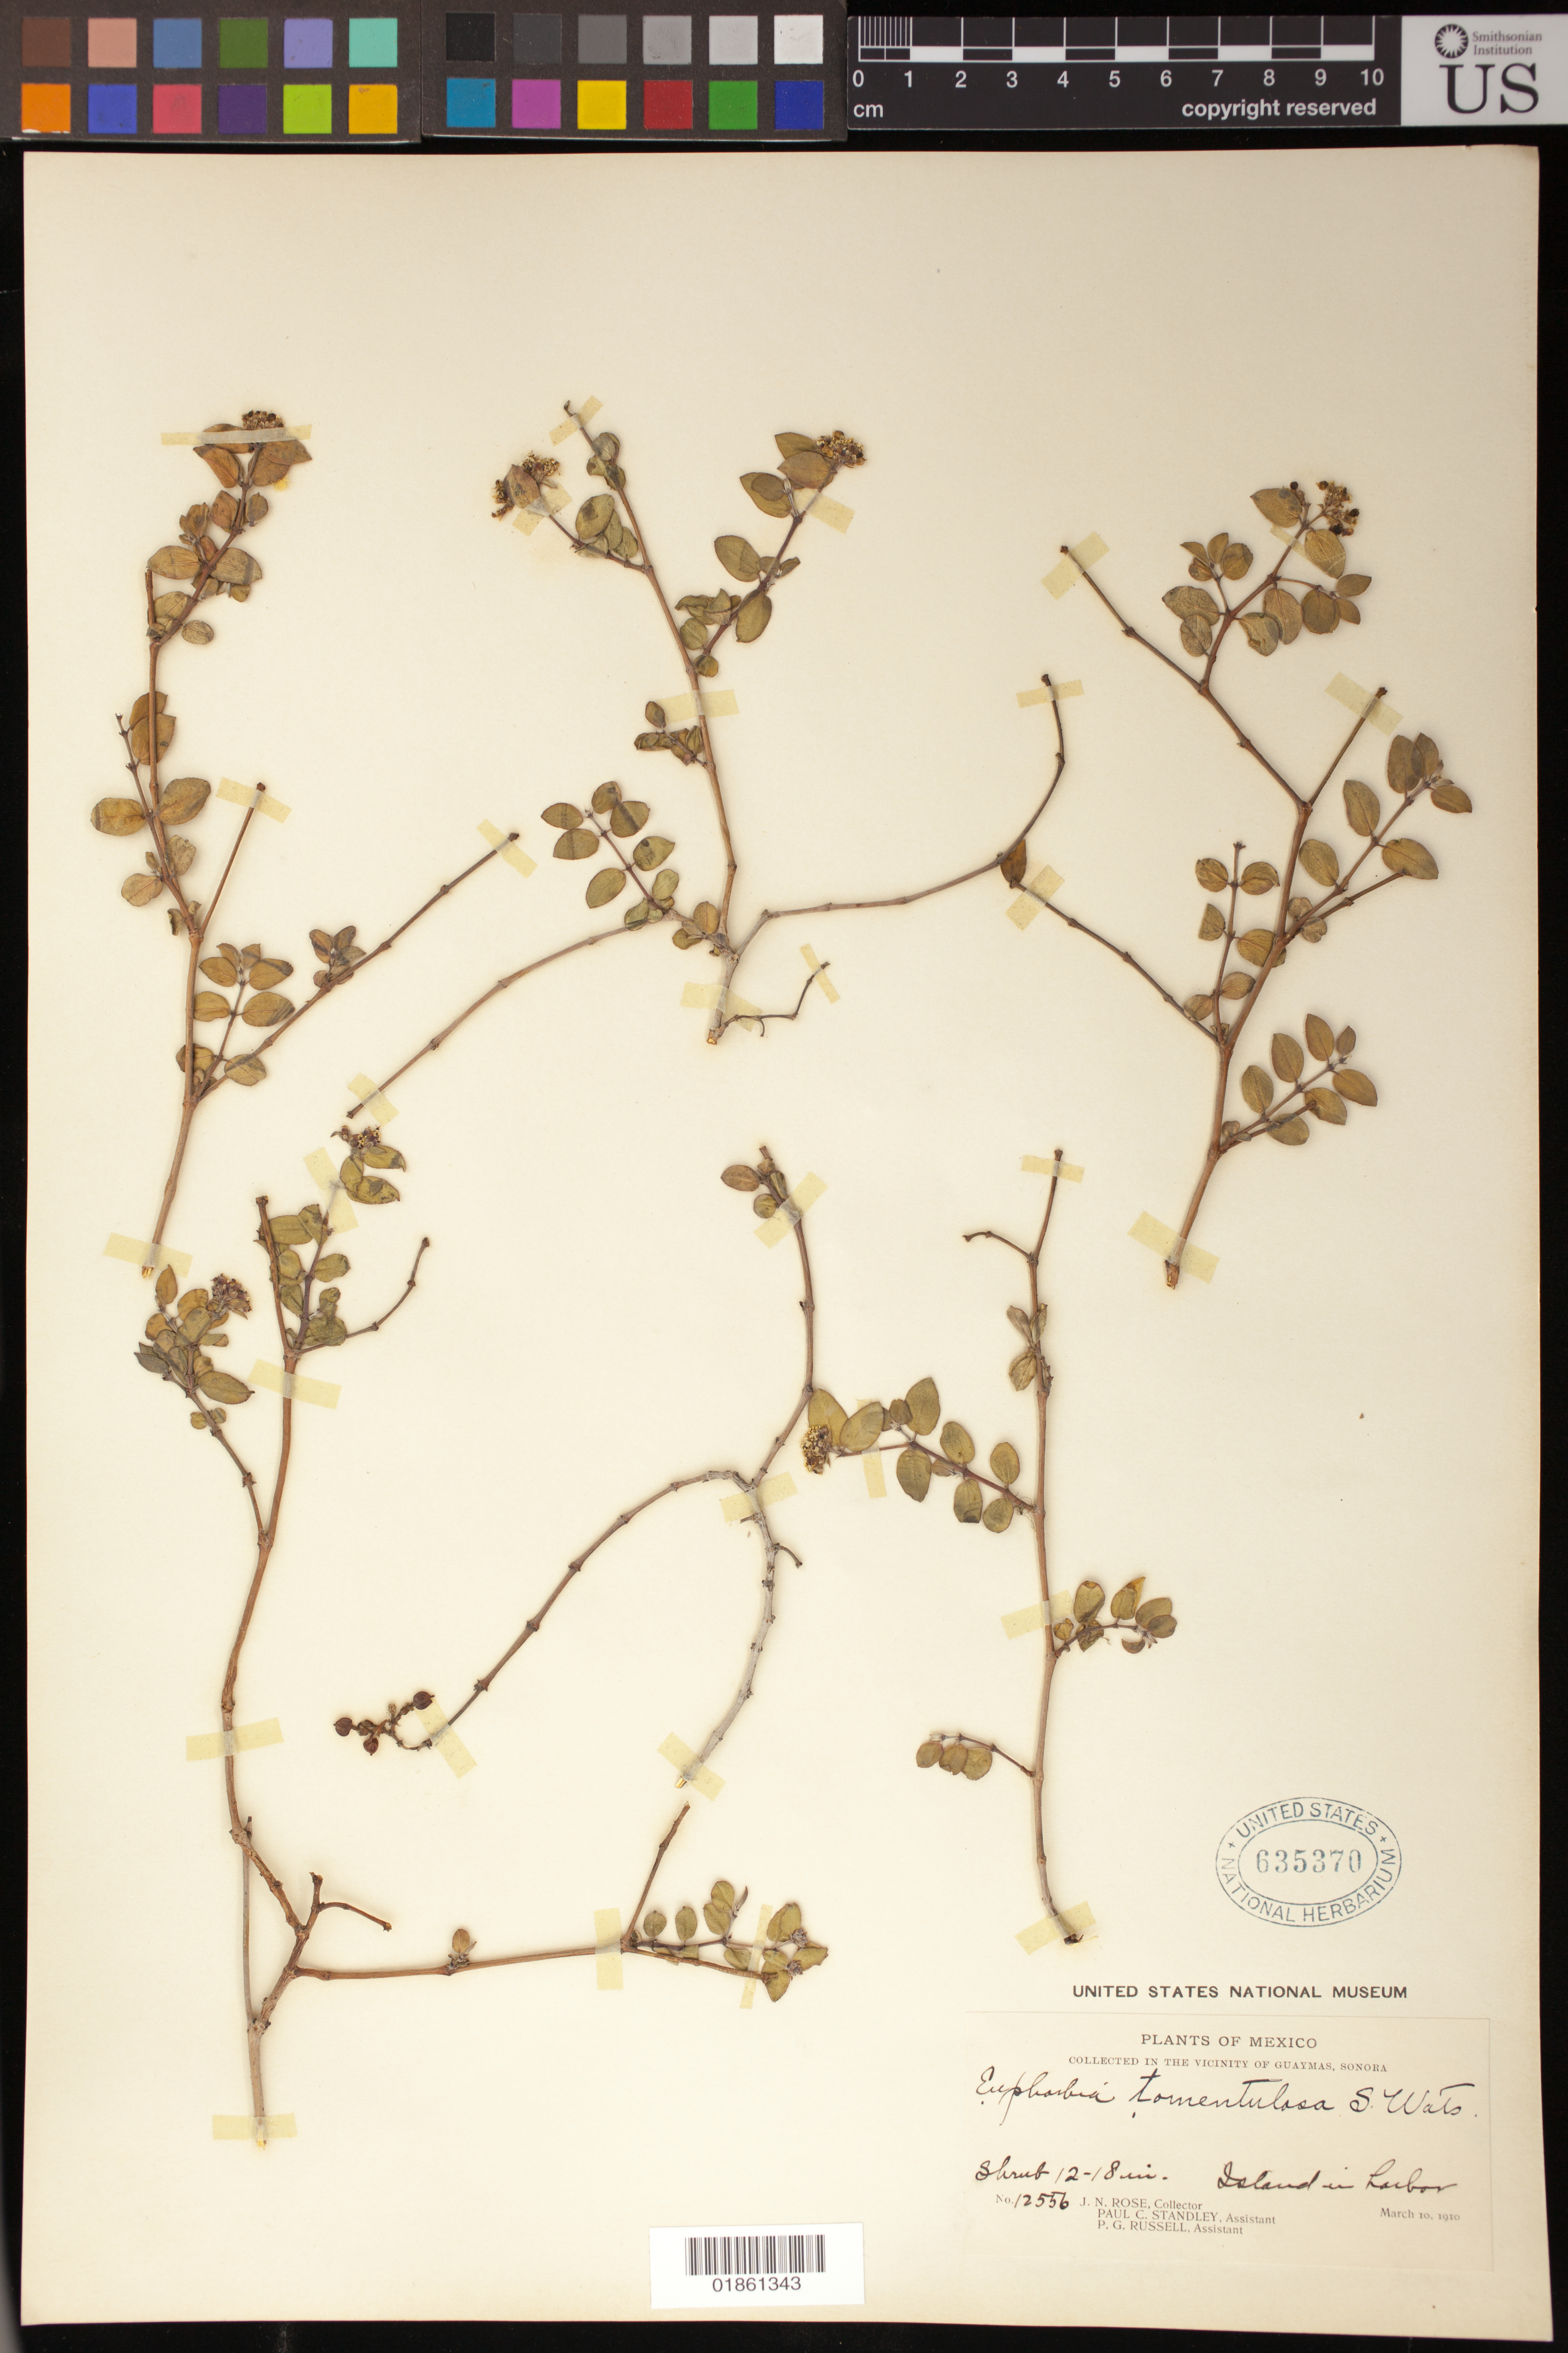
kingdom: Plantae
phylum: Tracheophyta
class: Magnoliopsida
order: Malpighiales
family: Euphorbiaceae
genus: Euphorbia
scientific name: Euphorbia tomentulosa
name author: S. Watson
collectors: J. N. Rose, P. C. Standley & P. G. Russell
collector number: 12556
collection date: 1910-03-10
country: Mexico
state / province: Sonora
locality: Vicinity of Guymas; Island in harbour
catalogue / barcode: US 635370